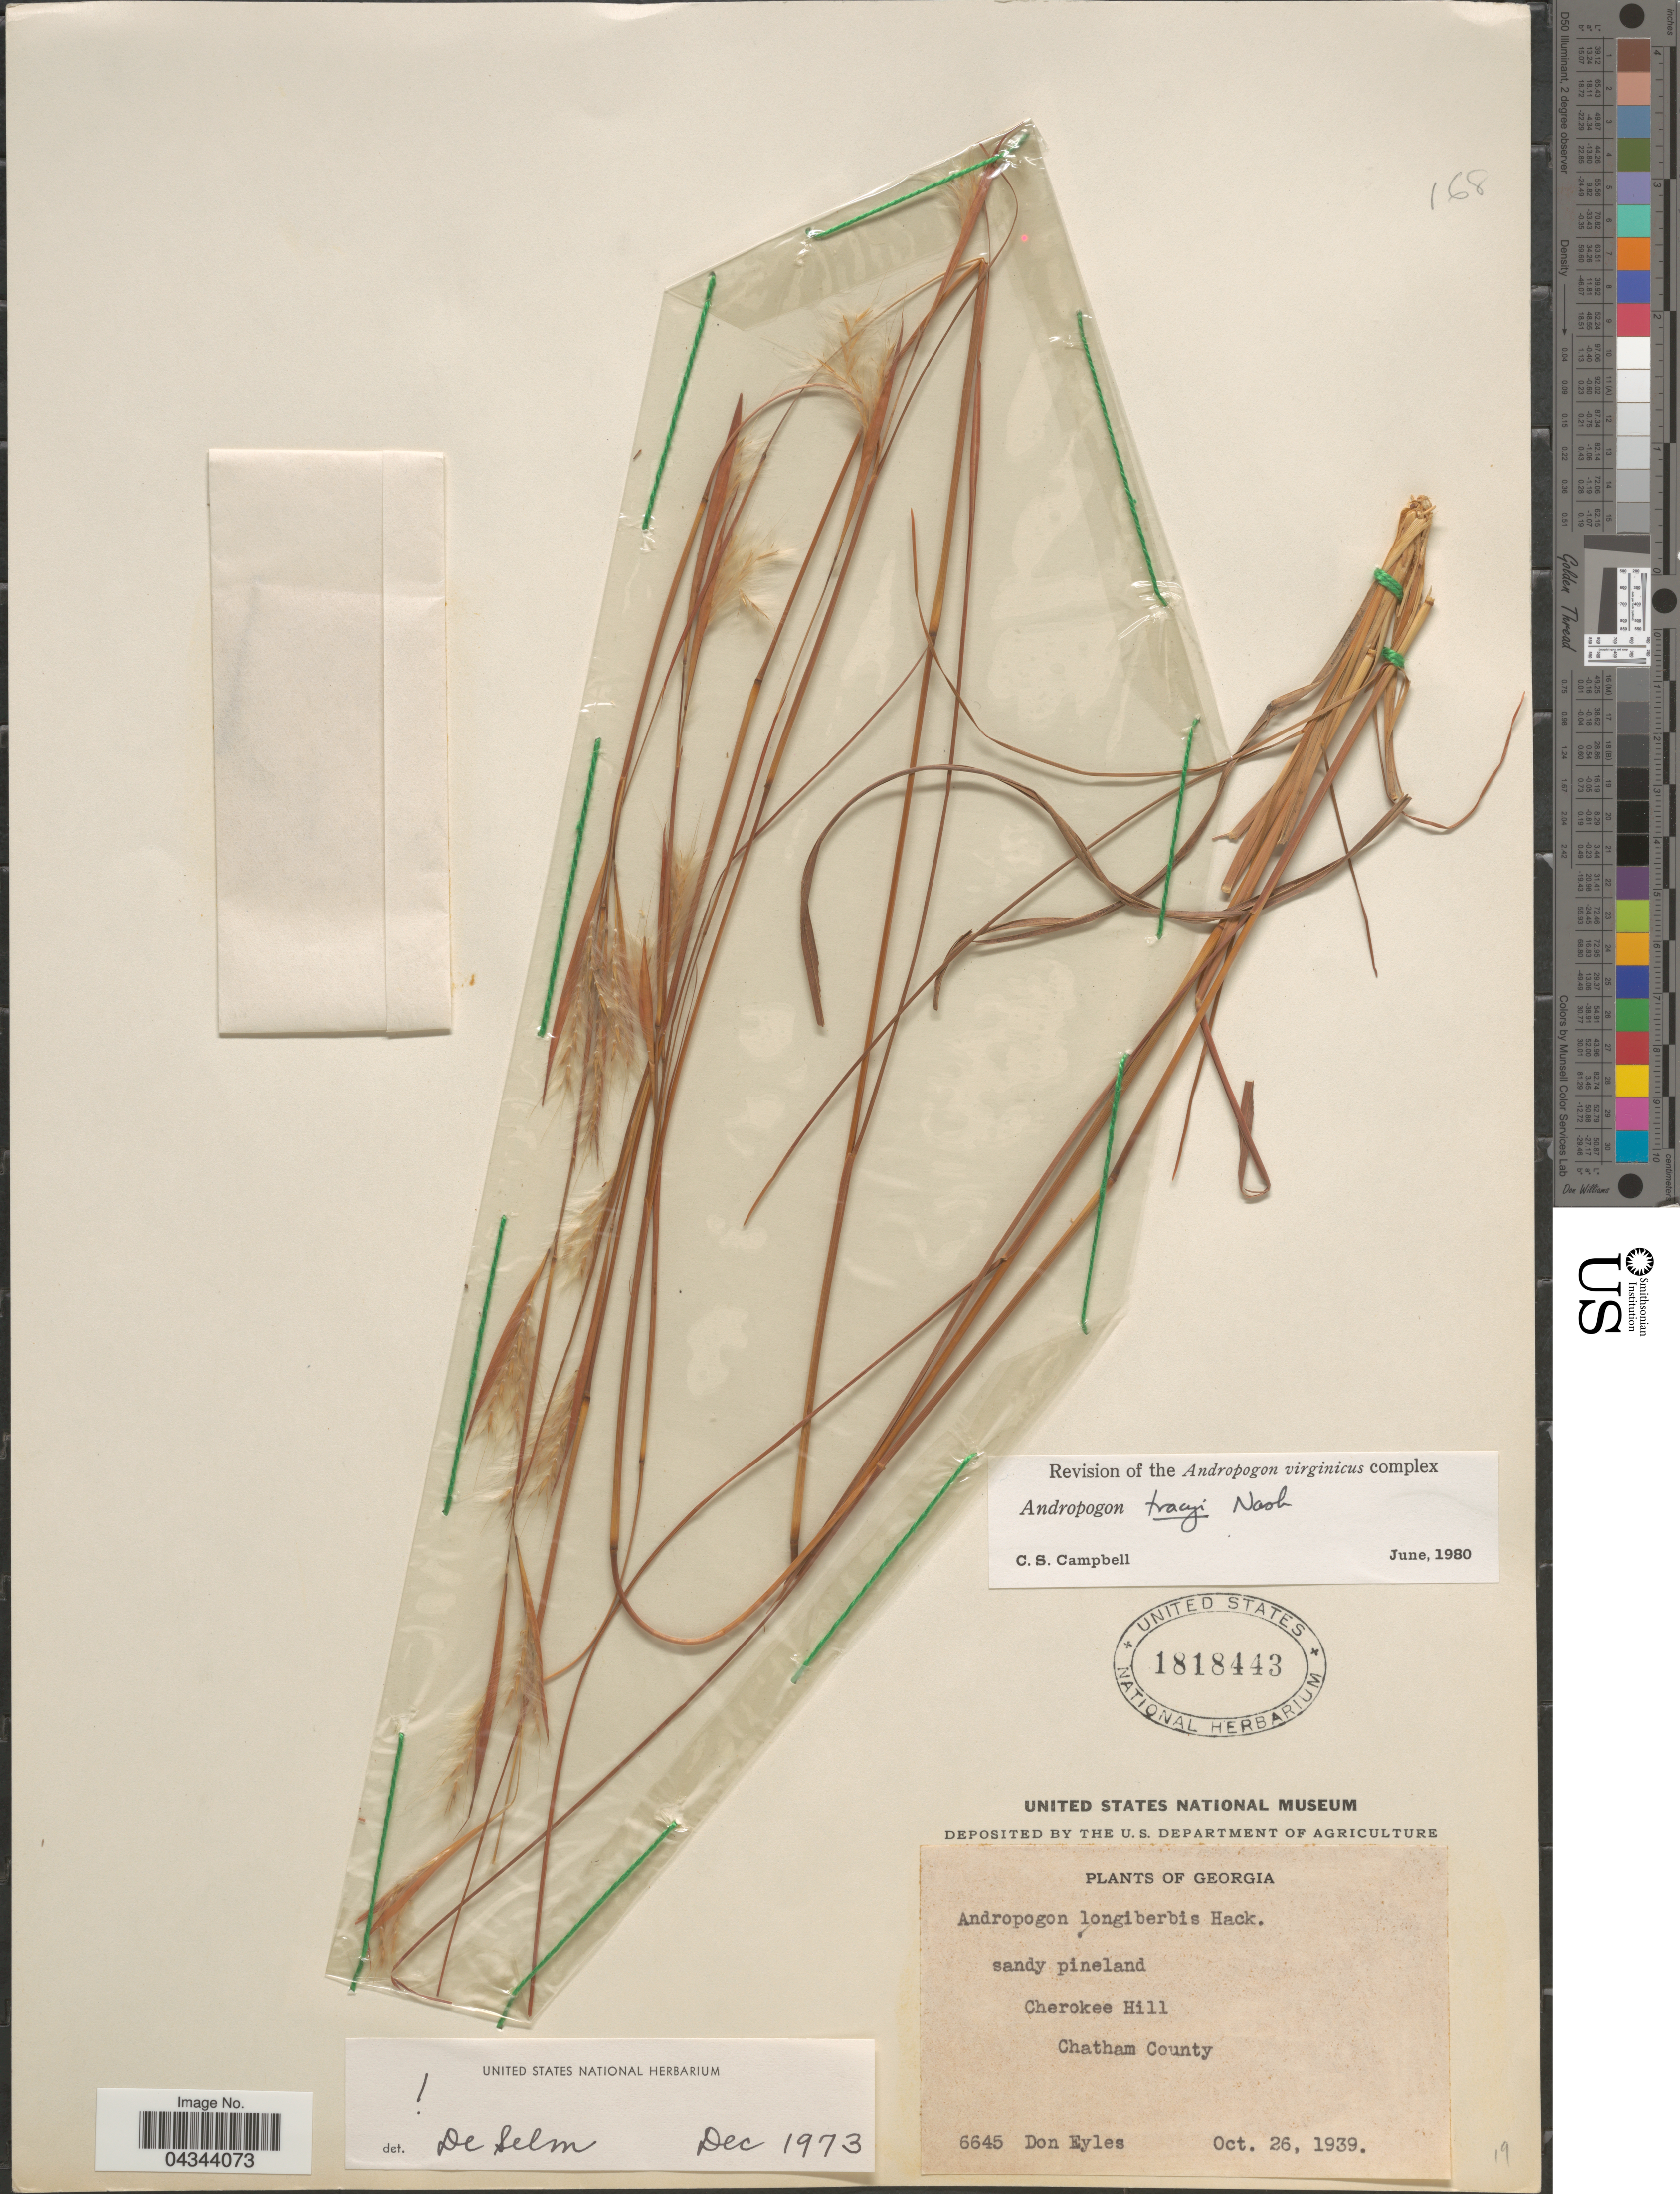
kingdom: Plantae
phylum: Tracheophyta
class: Liliopsida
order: Poales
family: Poaceae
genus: Andropogon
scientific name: Andropogon tracyi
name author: Nash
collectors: D. Eyles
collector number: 6645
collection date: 1939-10-26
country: United States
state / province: Georgia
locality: Cherokee Hill. Chatham County.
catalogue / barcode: US 1818443